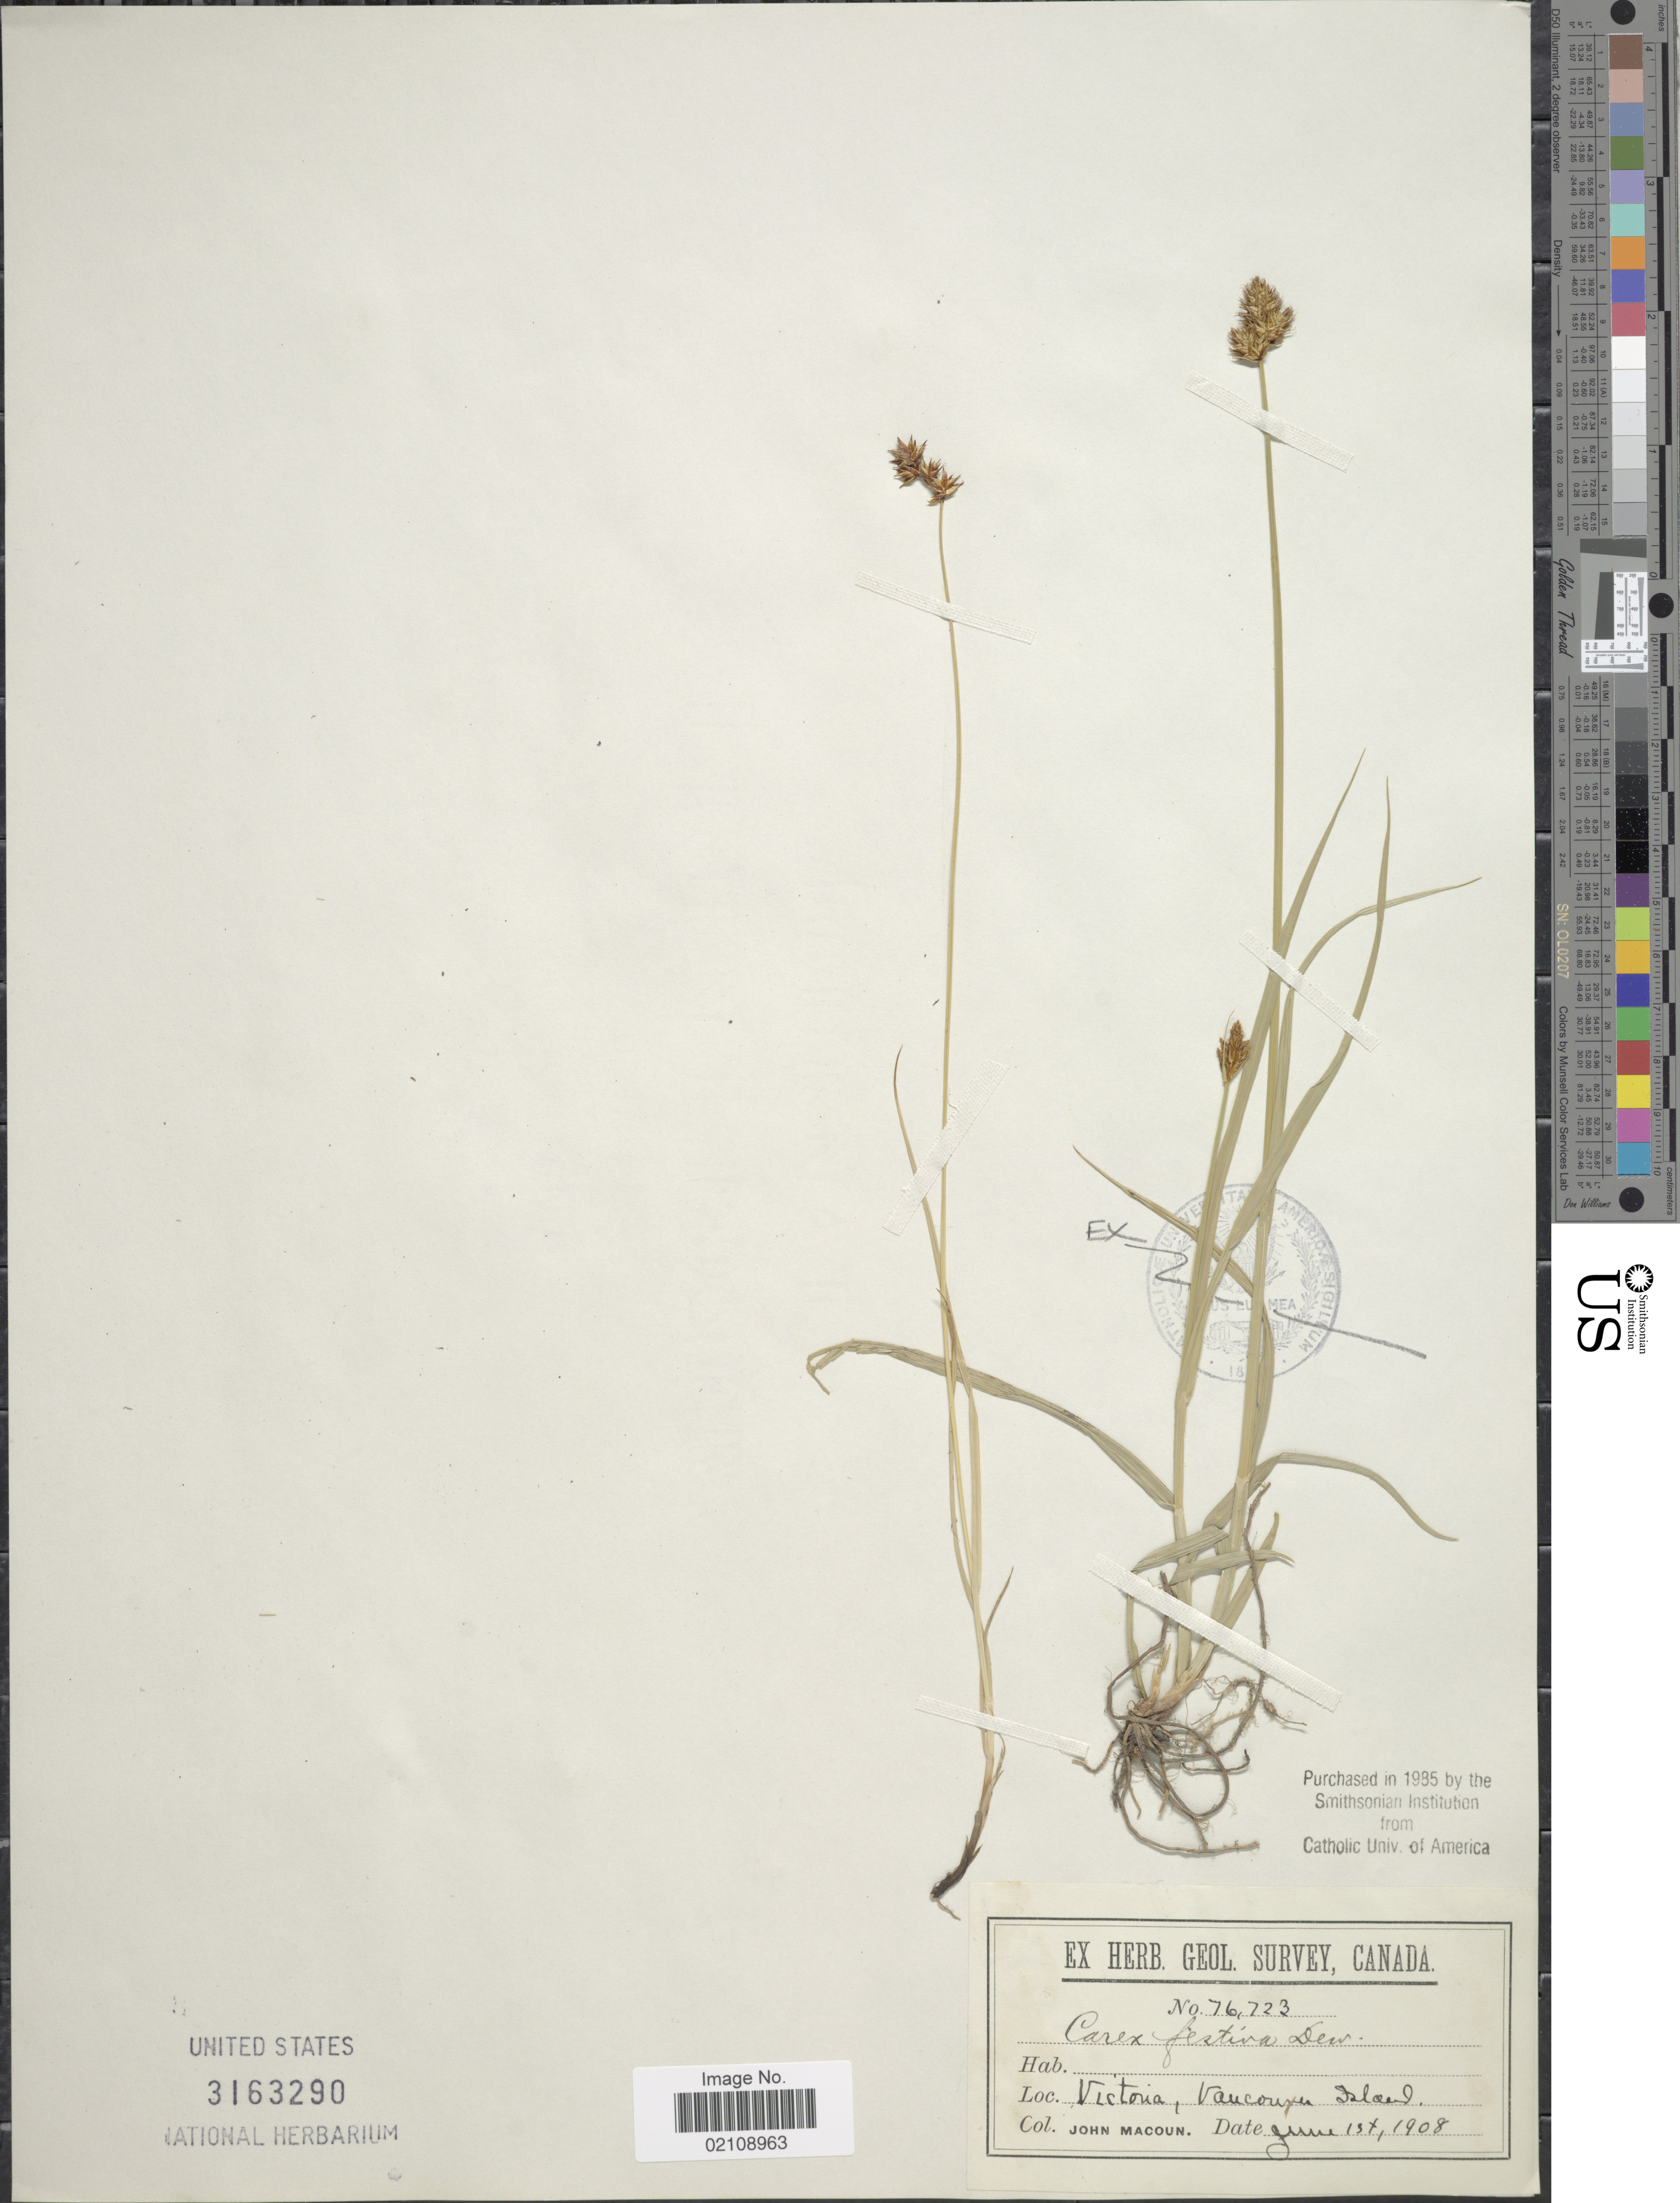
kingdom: Plantae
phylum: Tracheophyta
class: Liliopsida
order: Poales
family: Cyperaceae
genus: Carex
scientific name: Carex sp.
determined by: Strong, Mark T., (BOT), Smithsonian Institution - National Museum of Natural History (UNITED STATES)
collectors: J. Macoun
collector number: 76723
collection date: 1908-06-13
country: Canada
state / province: British Columbia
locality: Victoria, Vancouver Island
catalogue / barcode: US 3163290